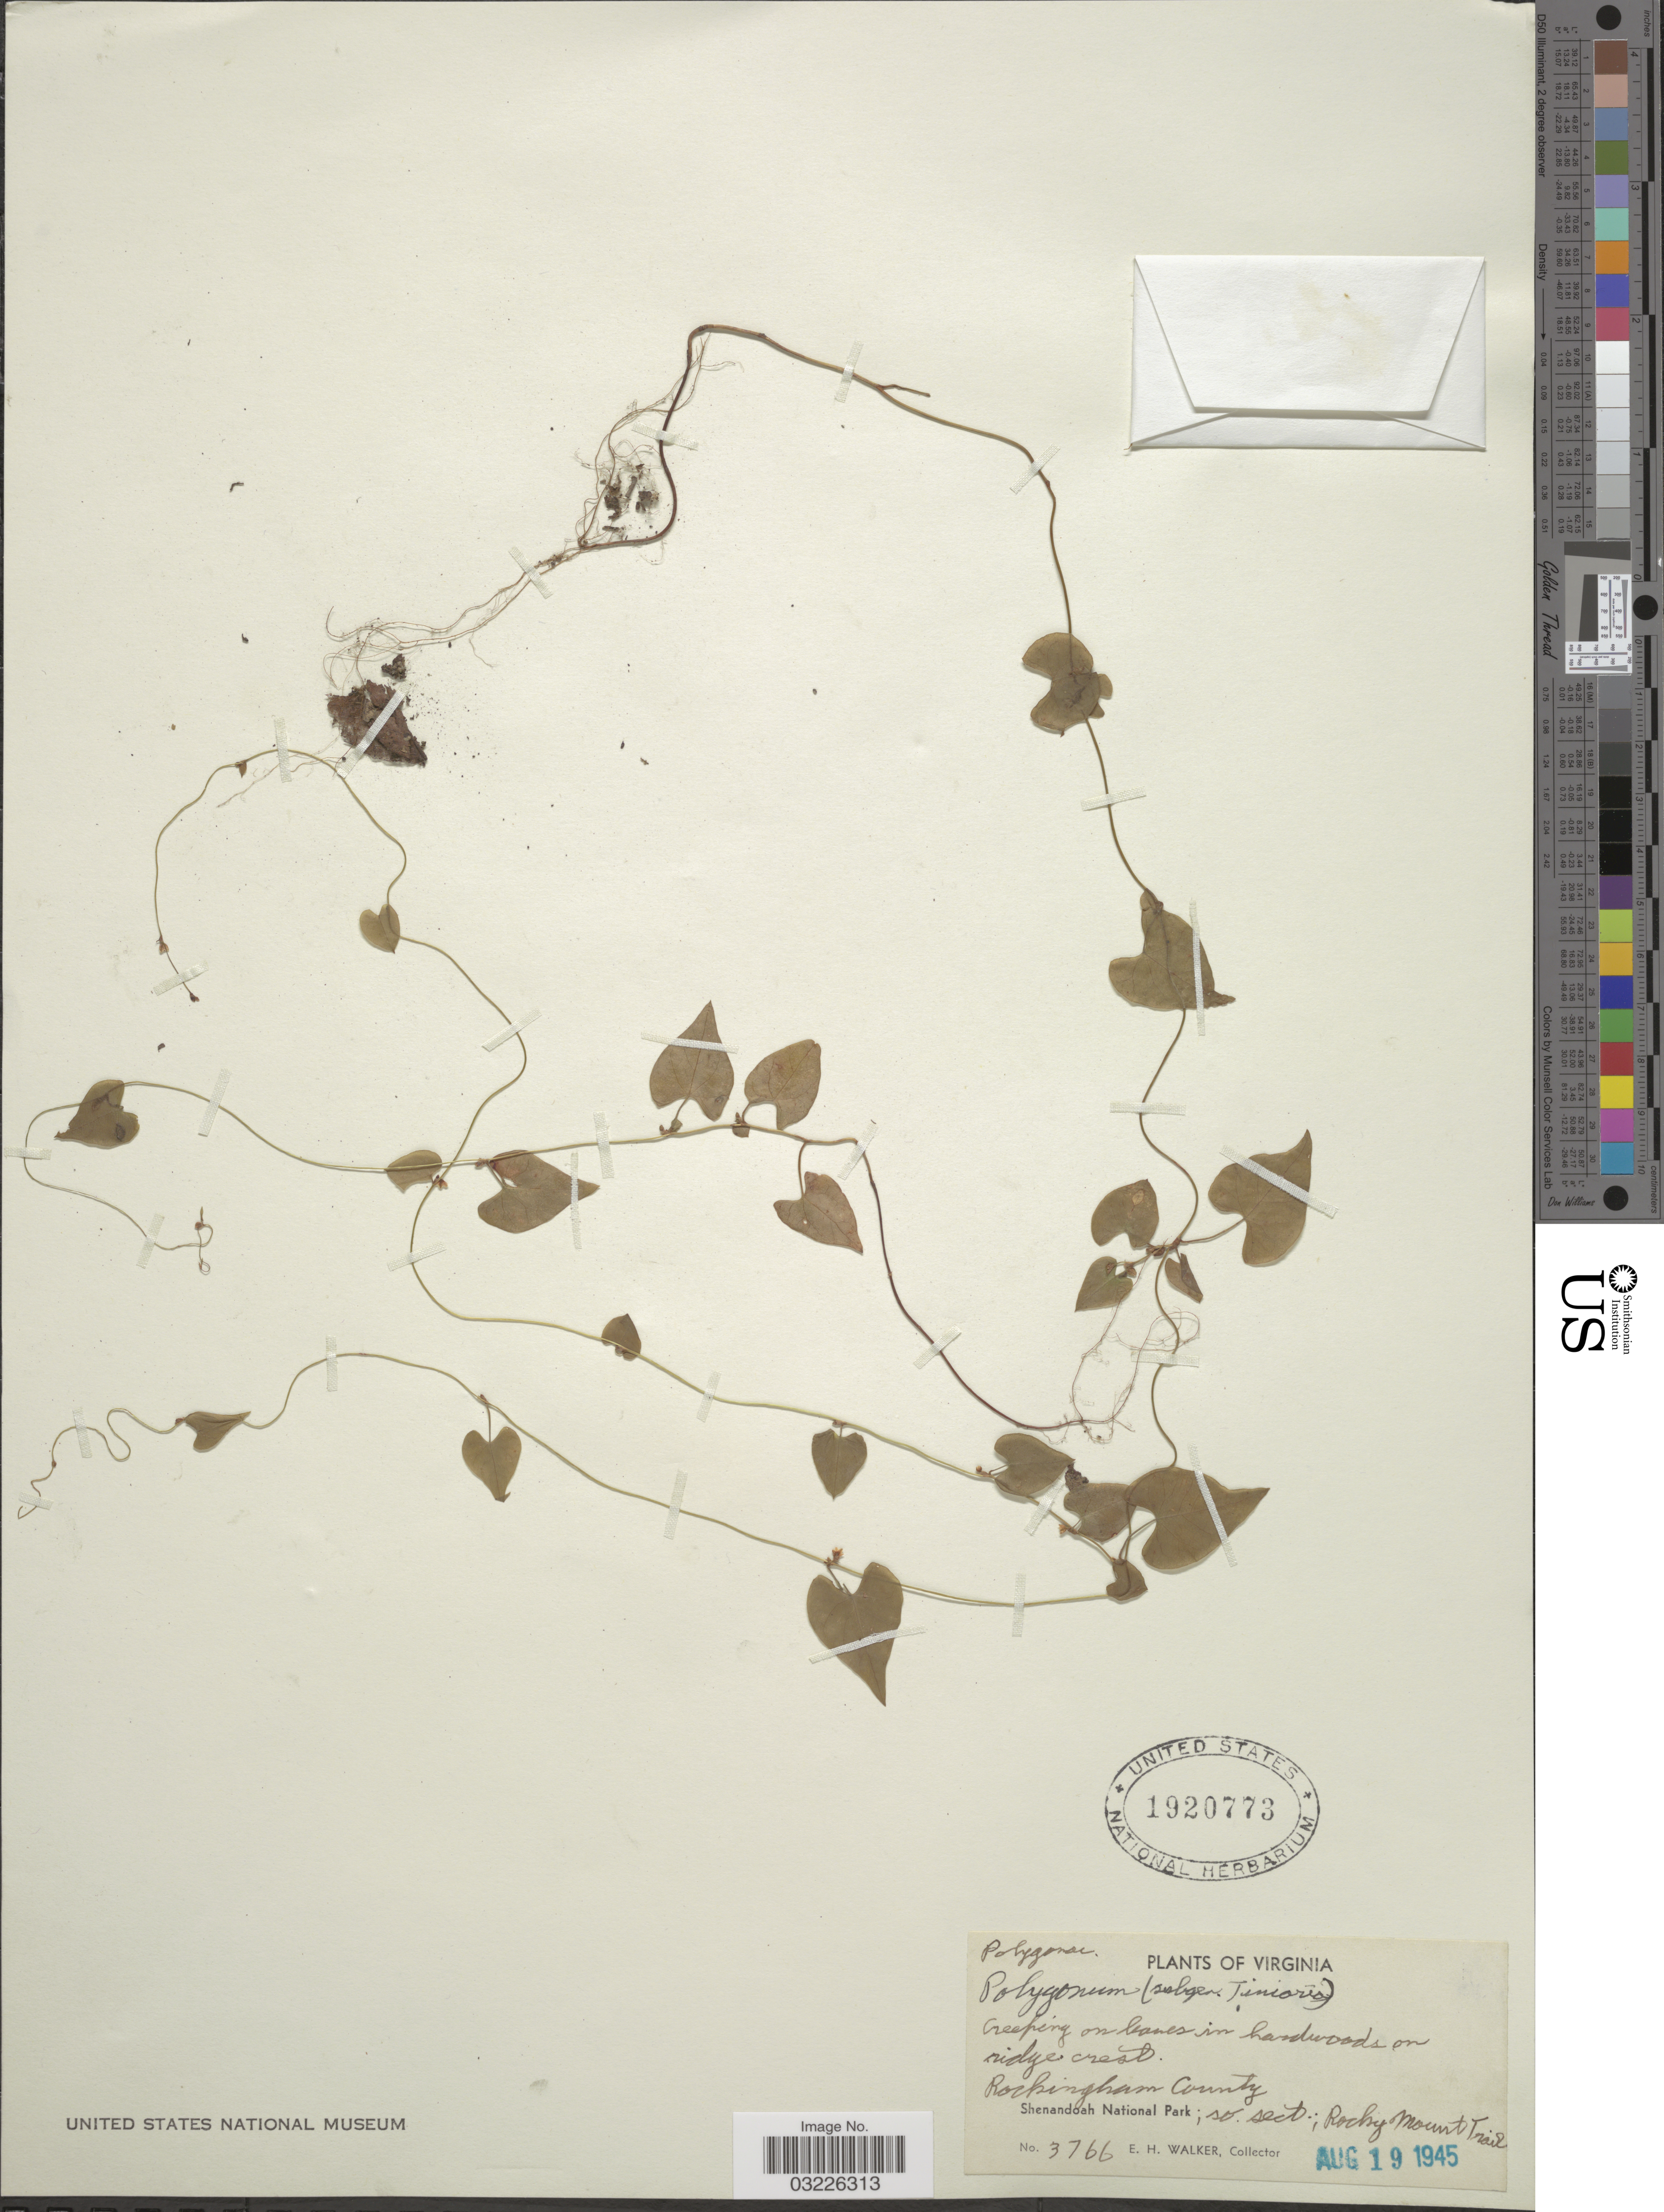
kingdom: Plantae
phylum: Tracheophyta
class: Magnoliopsida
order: Caryophyllales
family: Polygonaceae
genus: Fallopia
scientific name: Fallopia sp.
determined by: Atha, D. E.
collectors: E. H. Walker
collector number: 3766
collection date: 1945-08-19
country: United States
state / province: Virginia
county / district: Rockingham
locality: Rockingham County, Shenandoah National Park; so. sect.; Rocky Mount Trail.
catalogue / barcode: US 1920773